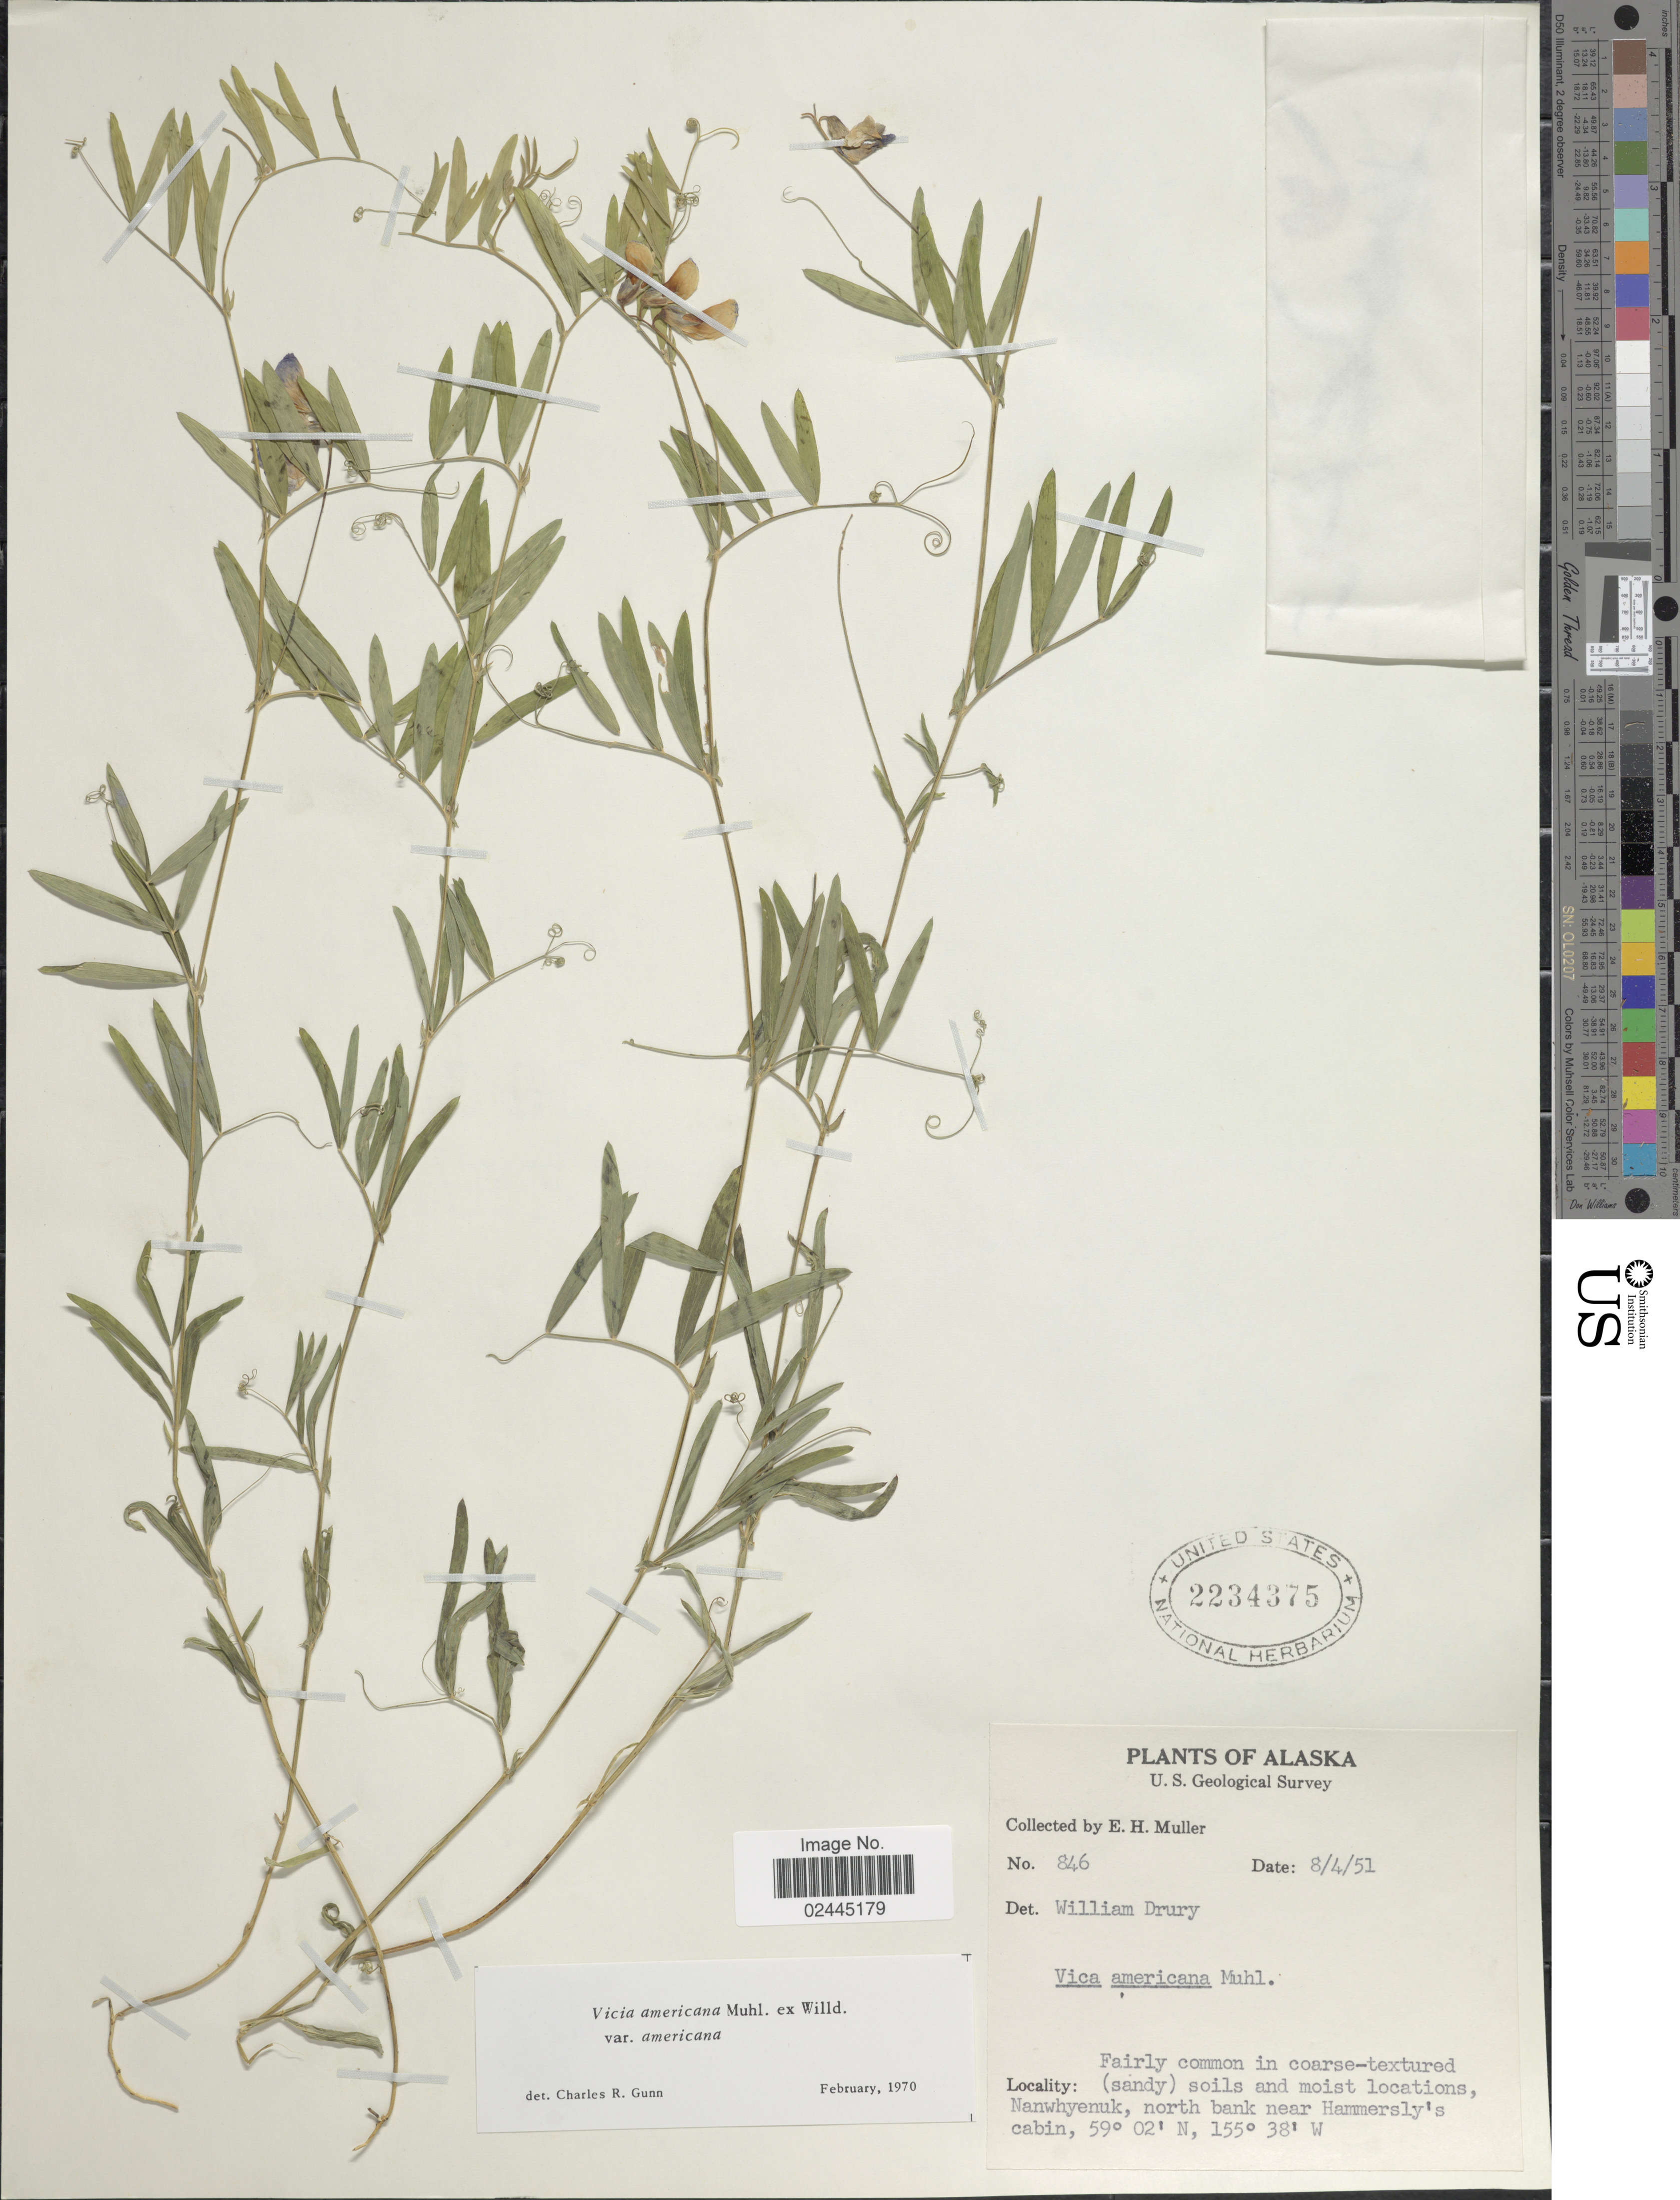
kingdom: Plantae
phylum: Tracheophyta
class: Magnoliopsida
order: Fabales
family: Fabaceae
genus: Vicia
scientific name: Vicia americana var. americana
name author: Muhl. ex Willd.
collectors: E. H. Muller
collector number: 846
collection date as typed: Transcribed d/m/y: 4/8/51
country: United States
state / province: Alaska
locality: Nanwhyenuk, north bank near Hammersly's cabin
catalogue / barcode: US 2234375